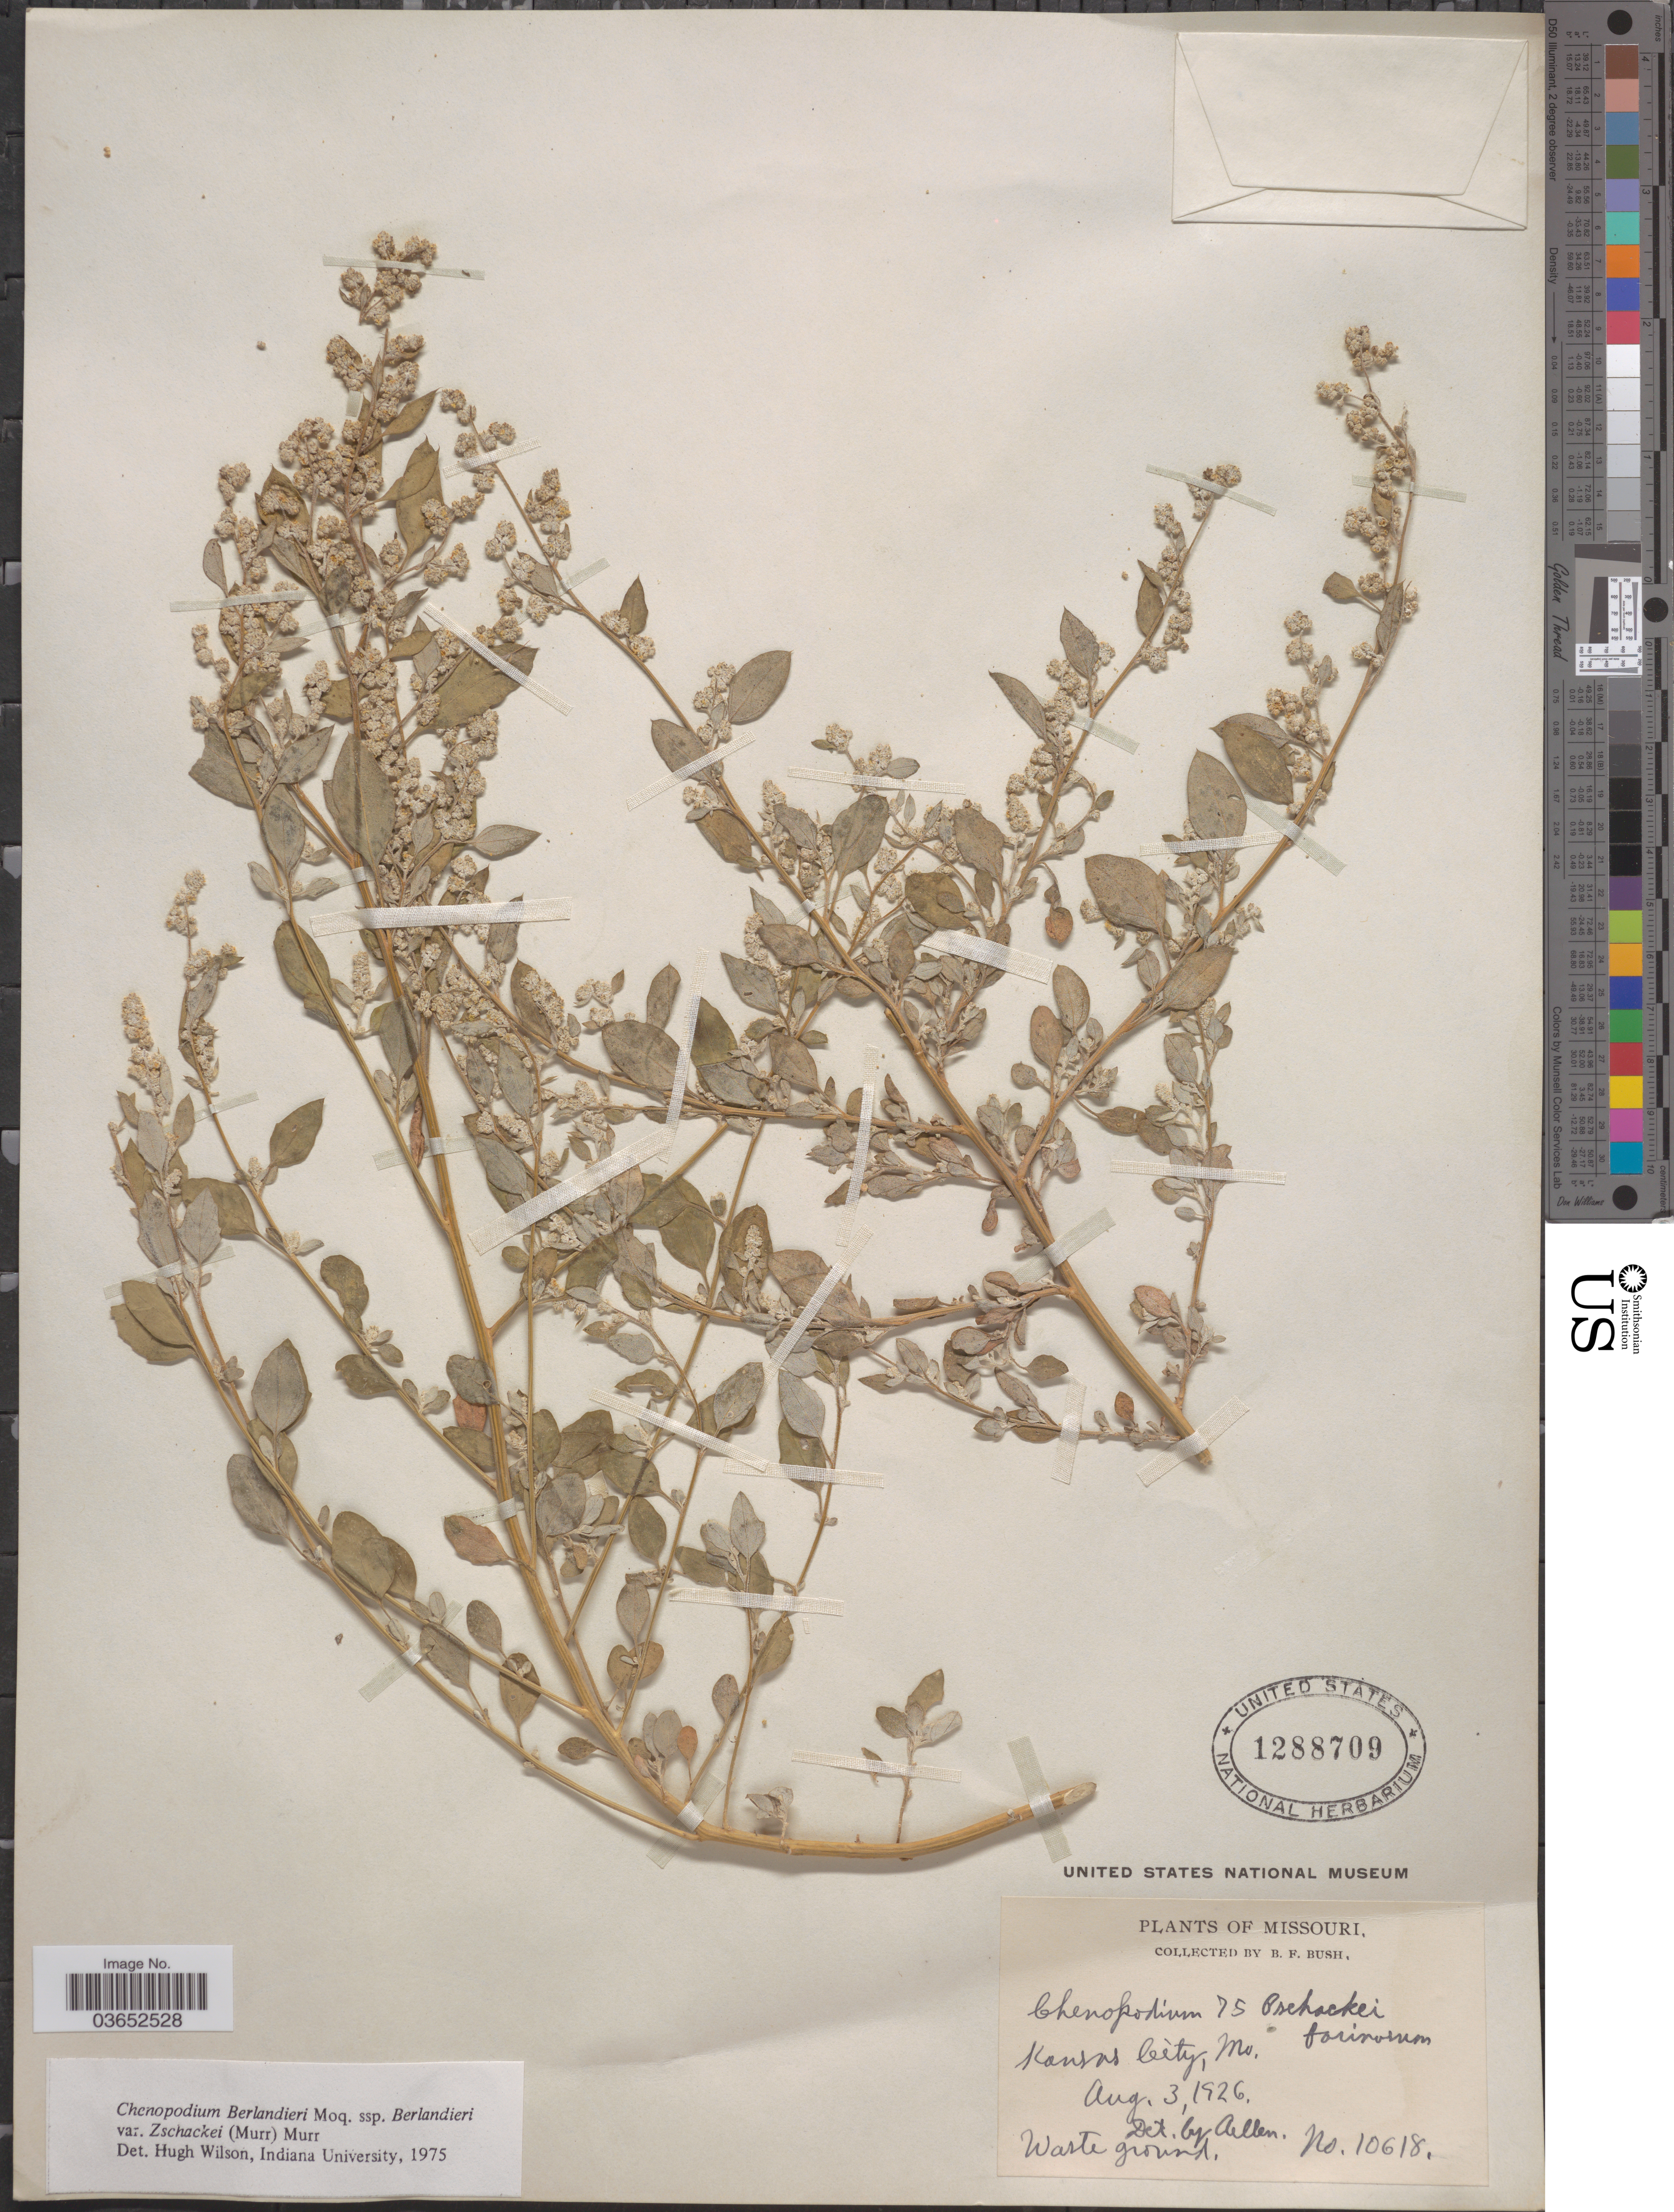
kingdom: Plantae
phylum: Tracheophyta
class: Magnoliopsida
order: Caryophyllales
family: Amaranthaceae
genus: Chenopodium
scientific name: Chenopodium berlandieri var. typicum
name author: A. Ludw. ex Graebn.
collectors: B. F. Bush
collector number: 10618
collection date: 1926-08-03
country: United States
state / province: Missouri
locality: Kansas City.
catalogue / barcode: US 1288709